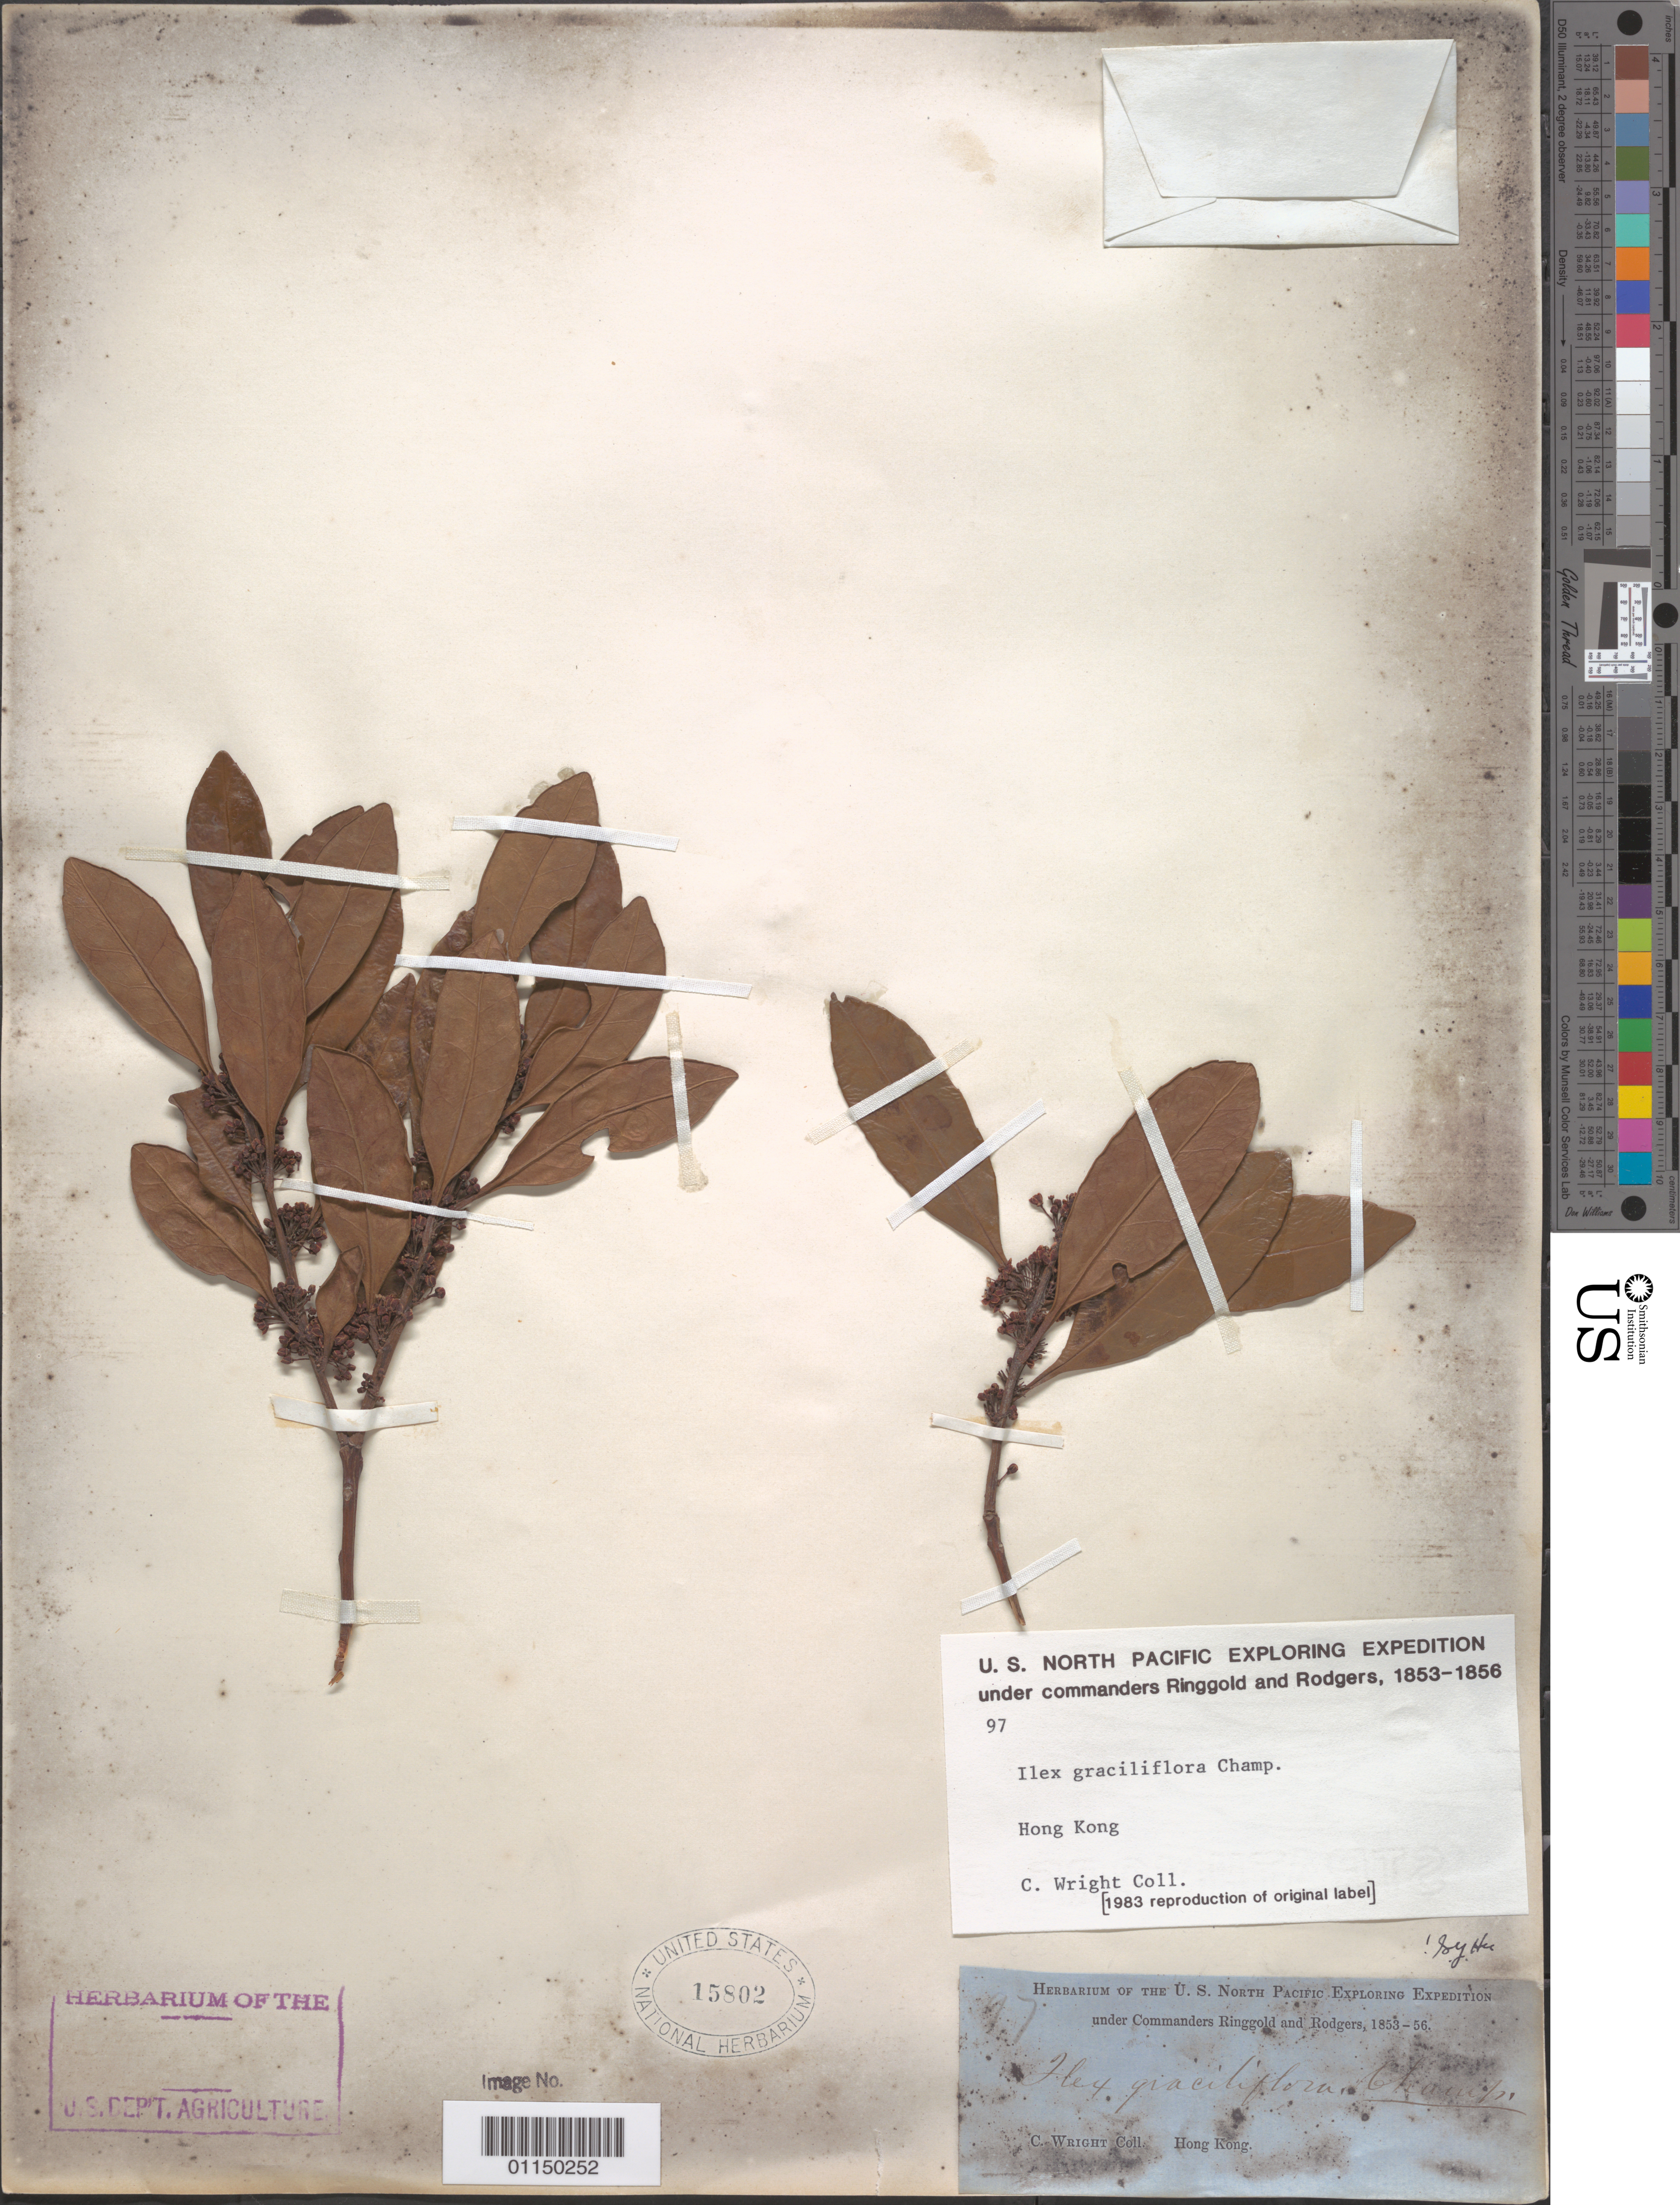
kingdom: Plantae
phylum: Tracheophyta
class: Magnoliopsida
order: Aquifoliales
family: Aquifoliaceae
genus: Ilex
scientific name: Ilex graciliflora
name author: Champ. & Benth.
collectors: C. Wright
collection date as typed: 1853 to -- -- 1856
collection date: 1853/1856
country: China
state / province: Hong Kong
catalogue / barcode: US 15802